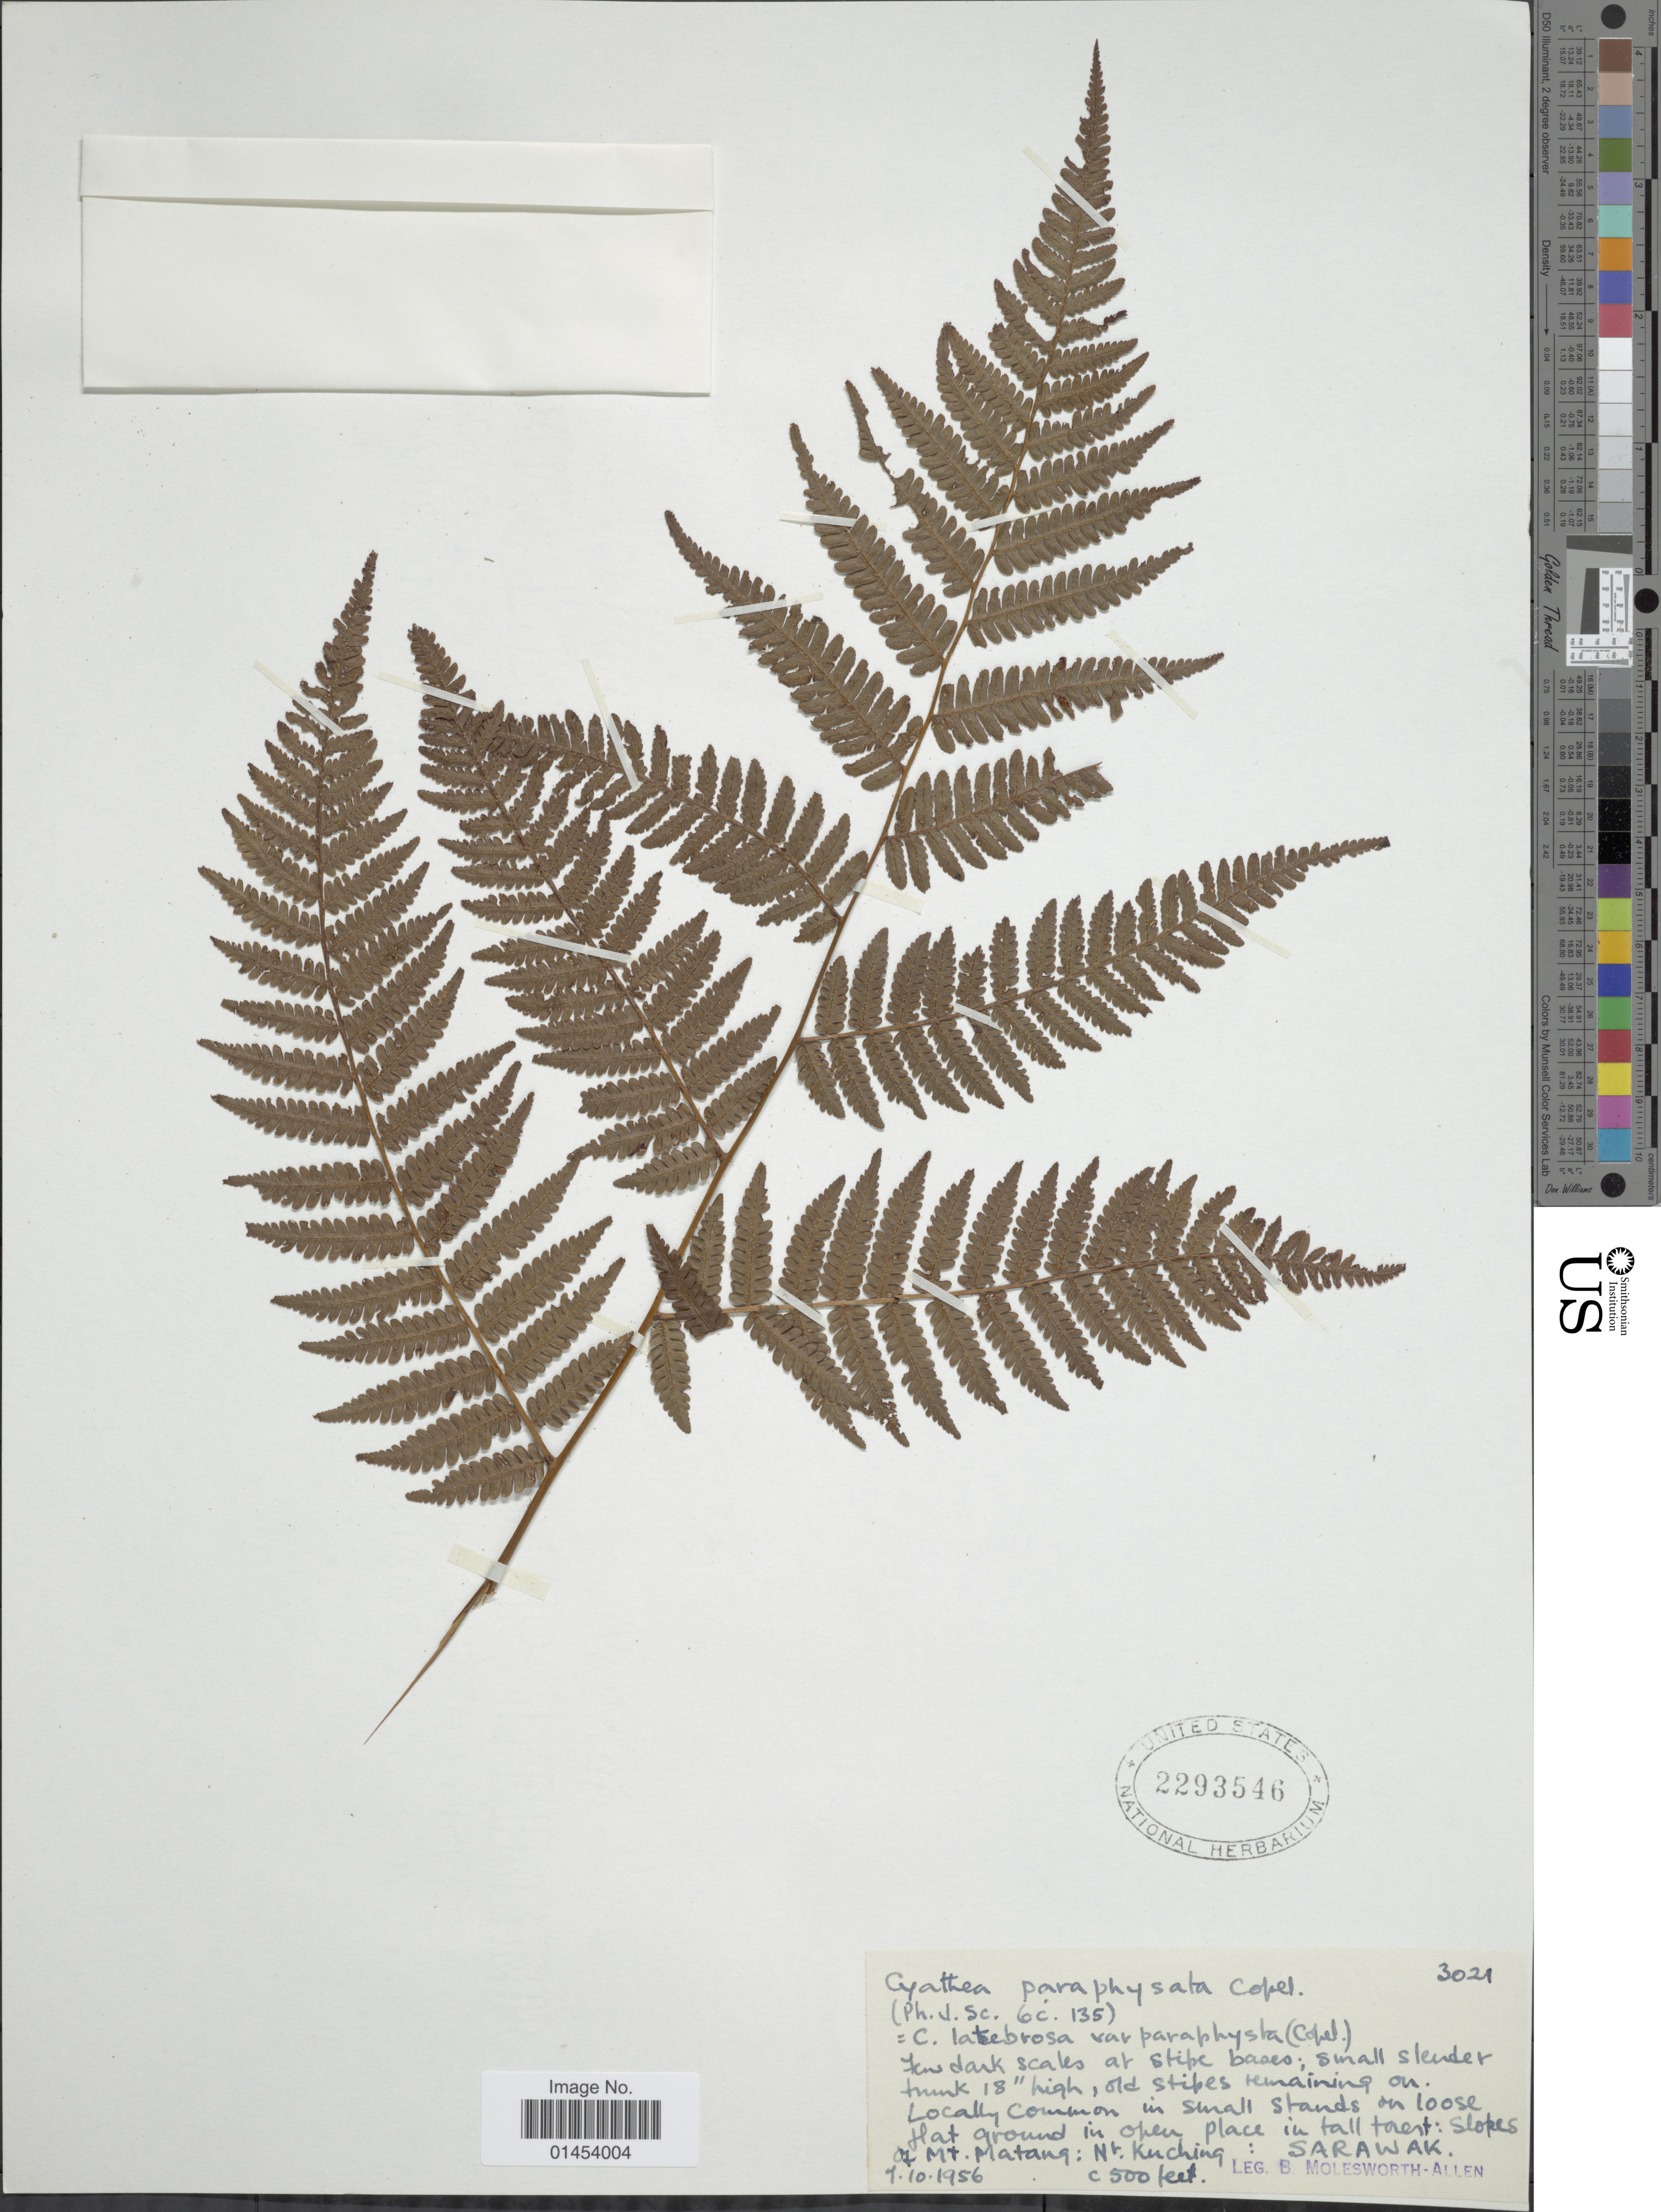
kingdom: Plantae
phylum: Tracheophyta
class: Polypodiopsida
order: Cyatheales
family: Cyatheaceae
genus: Cyathea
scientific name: Cyathea squamulata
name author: (Blume) Copel.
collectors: B. E. G. Molesworth-Allen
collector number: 3021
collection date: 1956-10-07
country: Malaysia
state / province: Sarawak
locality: Slopes of Mt. Matang: Mt. Kuching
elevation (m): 152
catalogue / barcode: US 2293546